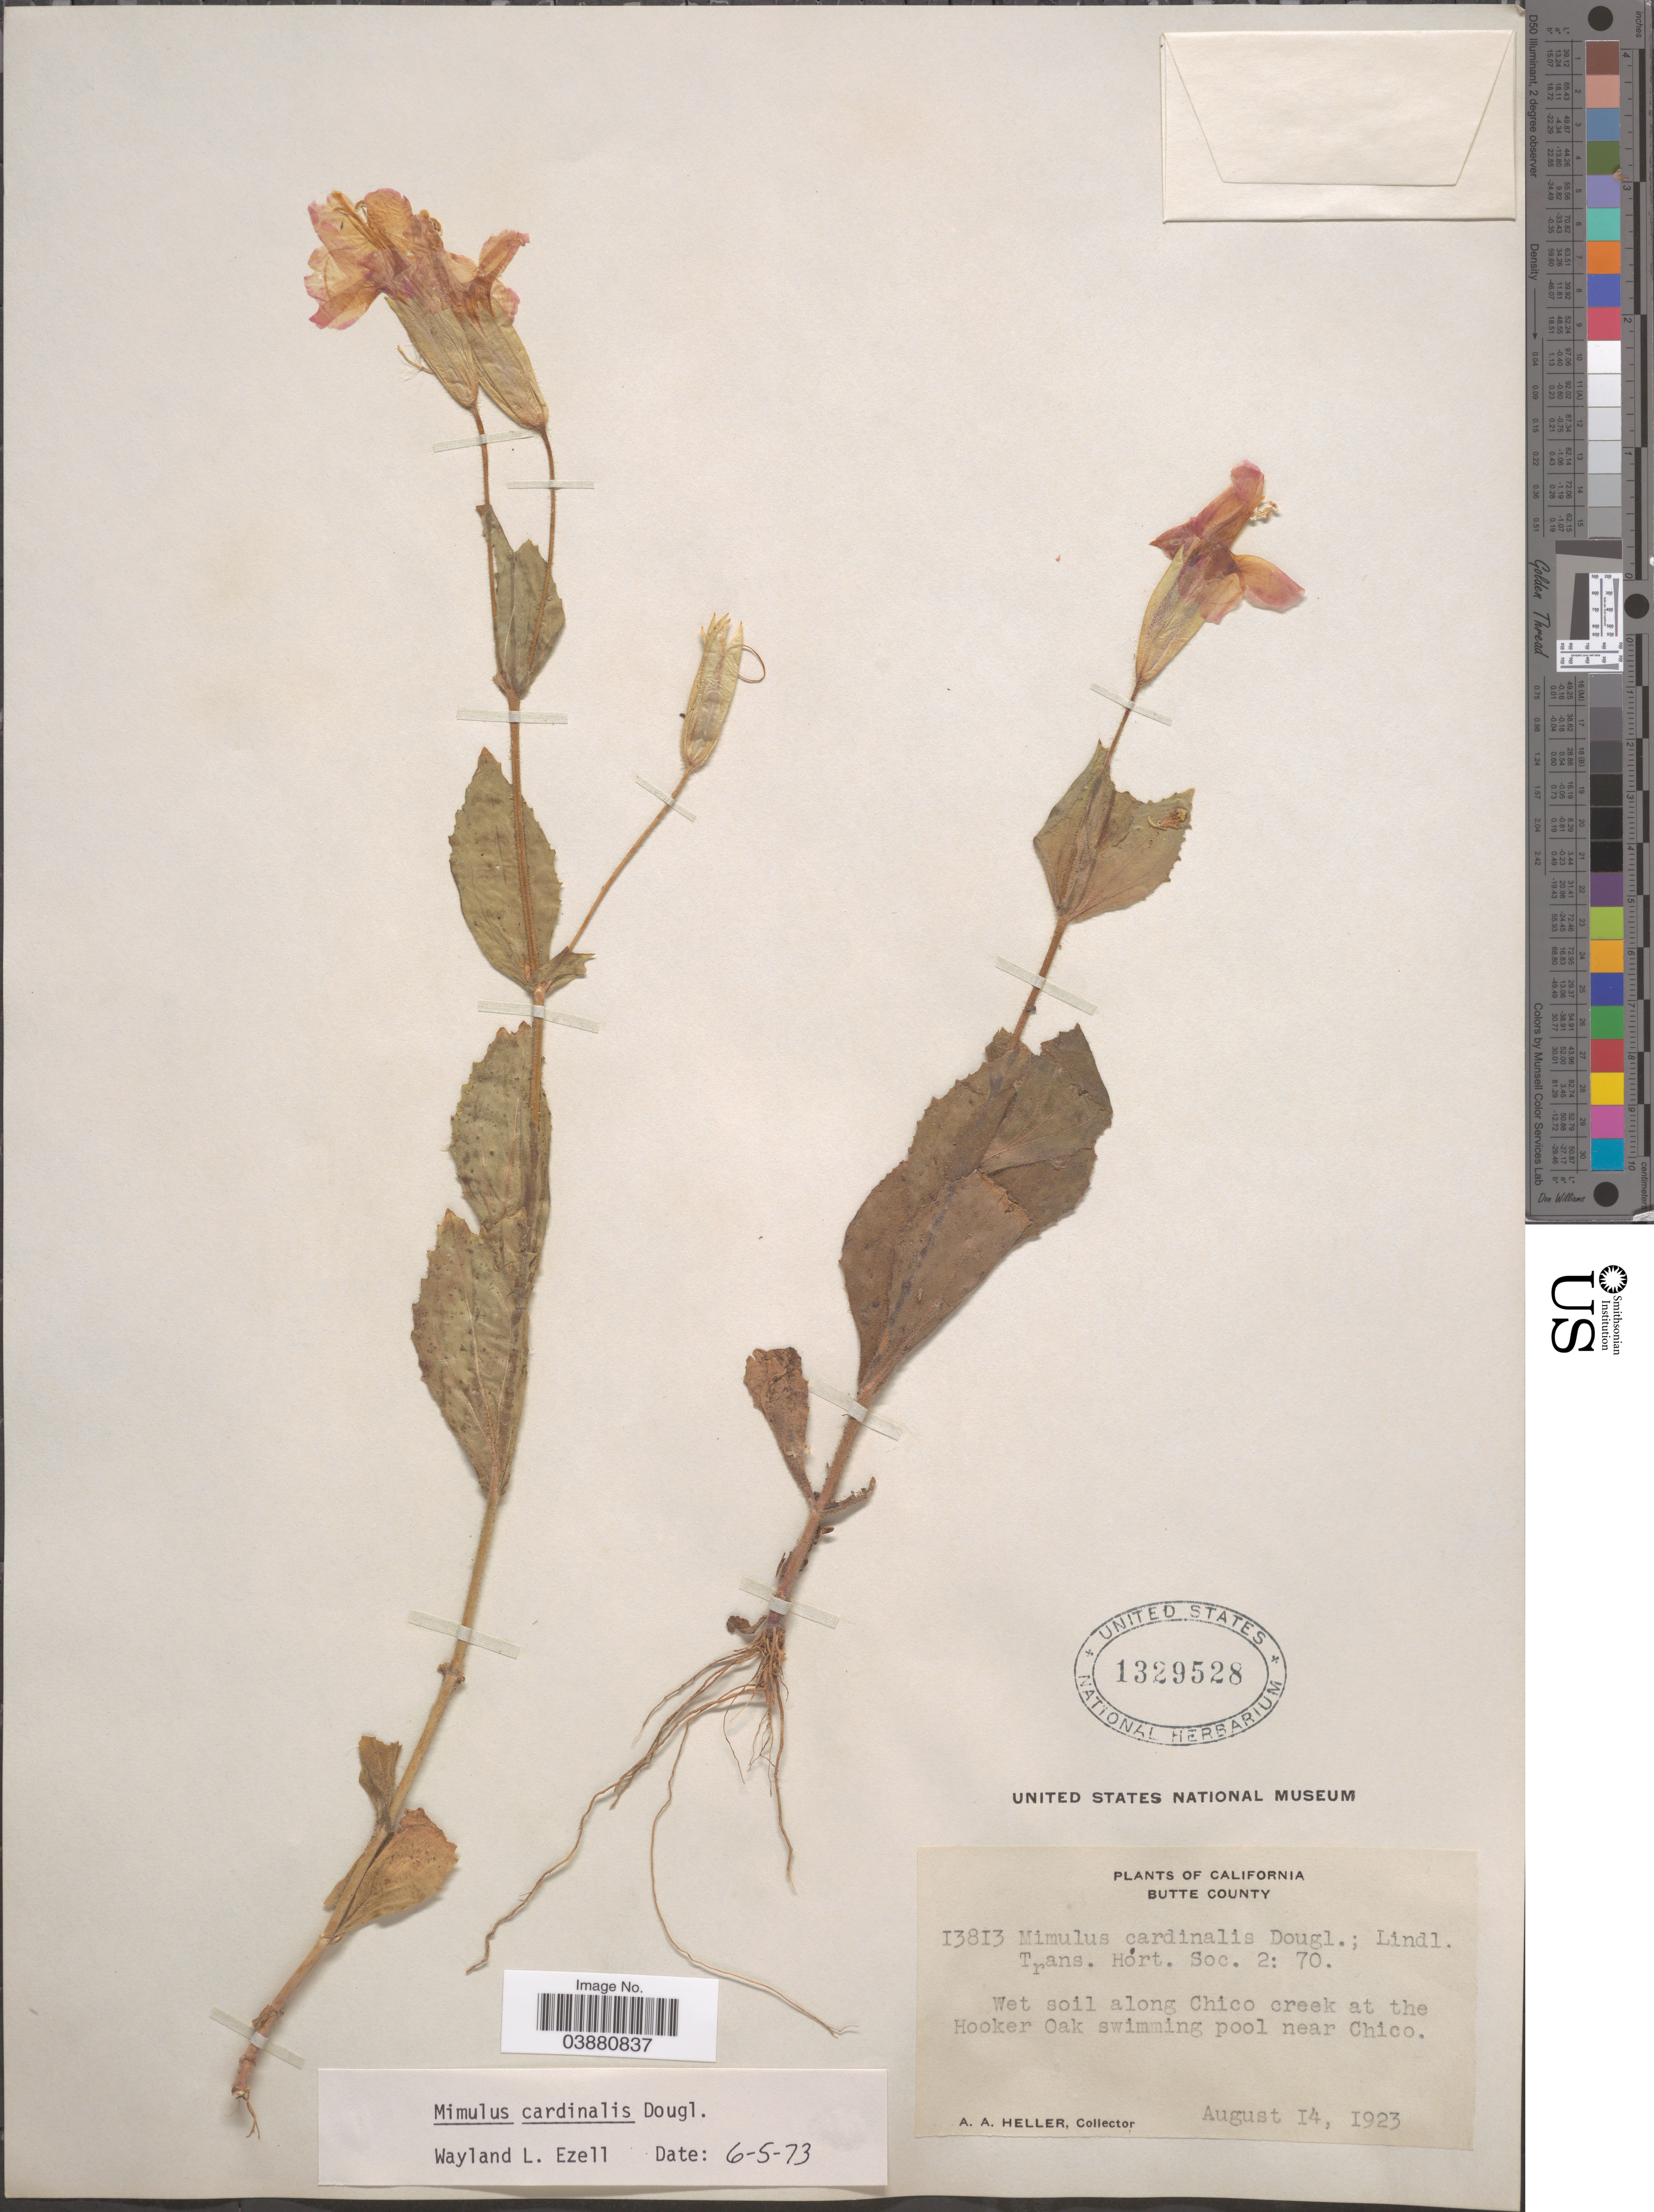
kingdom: Plantae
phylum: Tracheophyta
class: Magnoliopsida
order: Lamiales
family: Phrymaceae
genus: Mimulus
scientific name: Mimulus cardinalis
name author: Douglas ex Benth.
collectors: A. A. Heller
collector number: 13813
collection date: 1923-08-14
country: United States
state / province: California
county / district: Butte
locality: Butte County. Wet soil along Chico creek at the Hooker Oak swimming pool near Chico.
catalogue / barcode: US 1329528